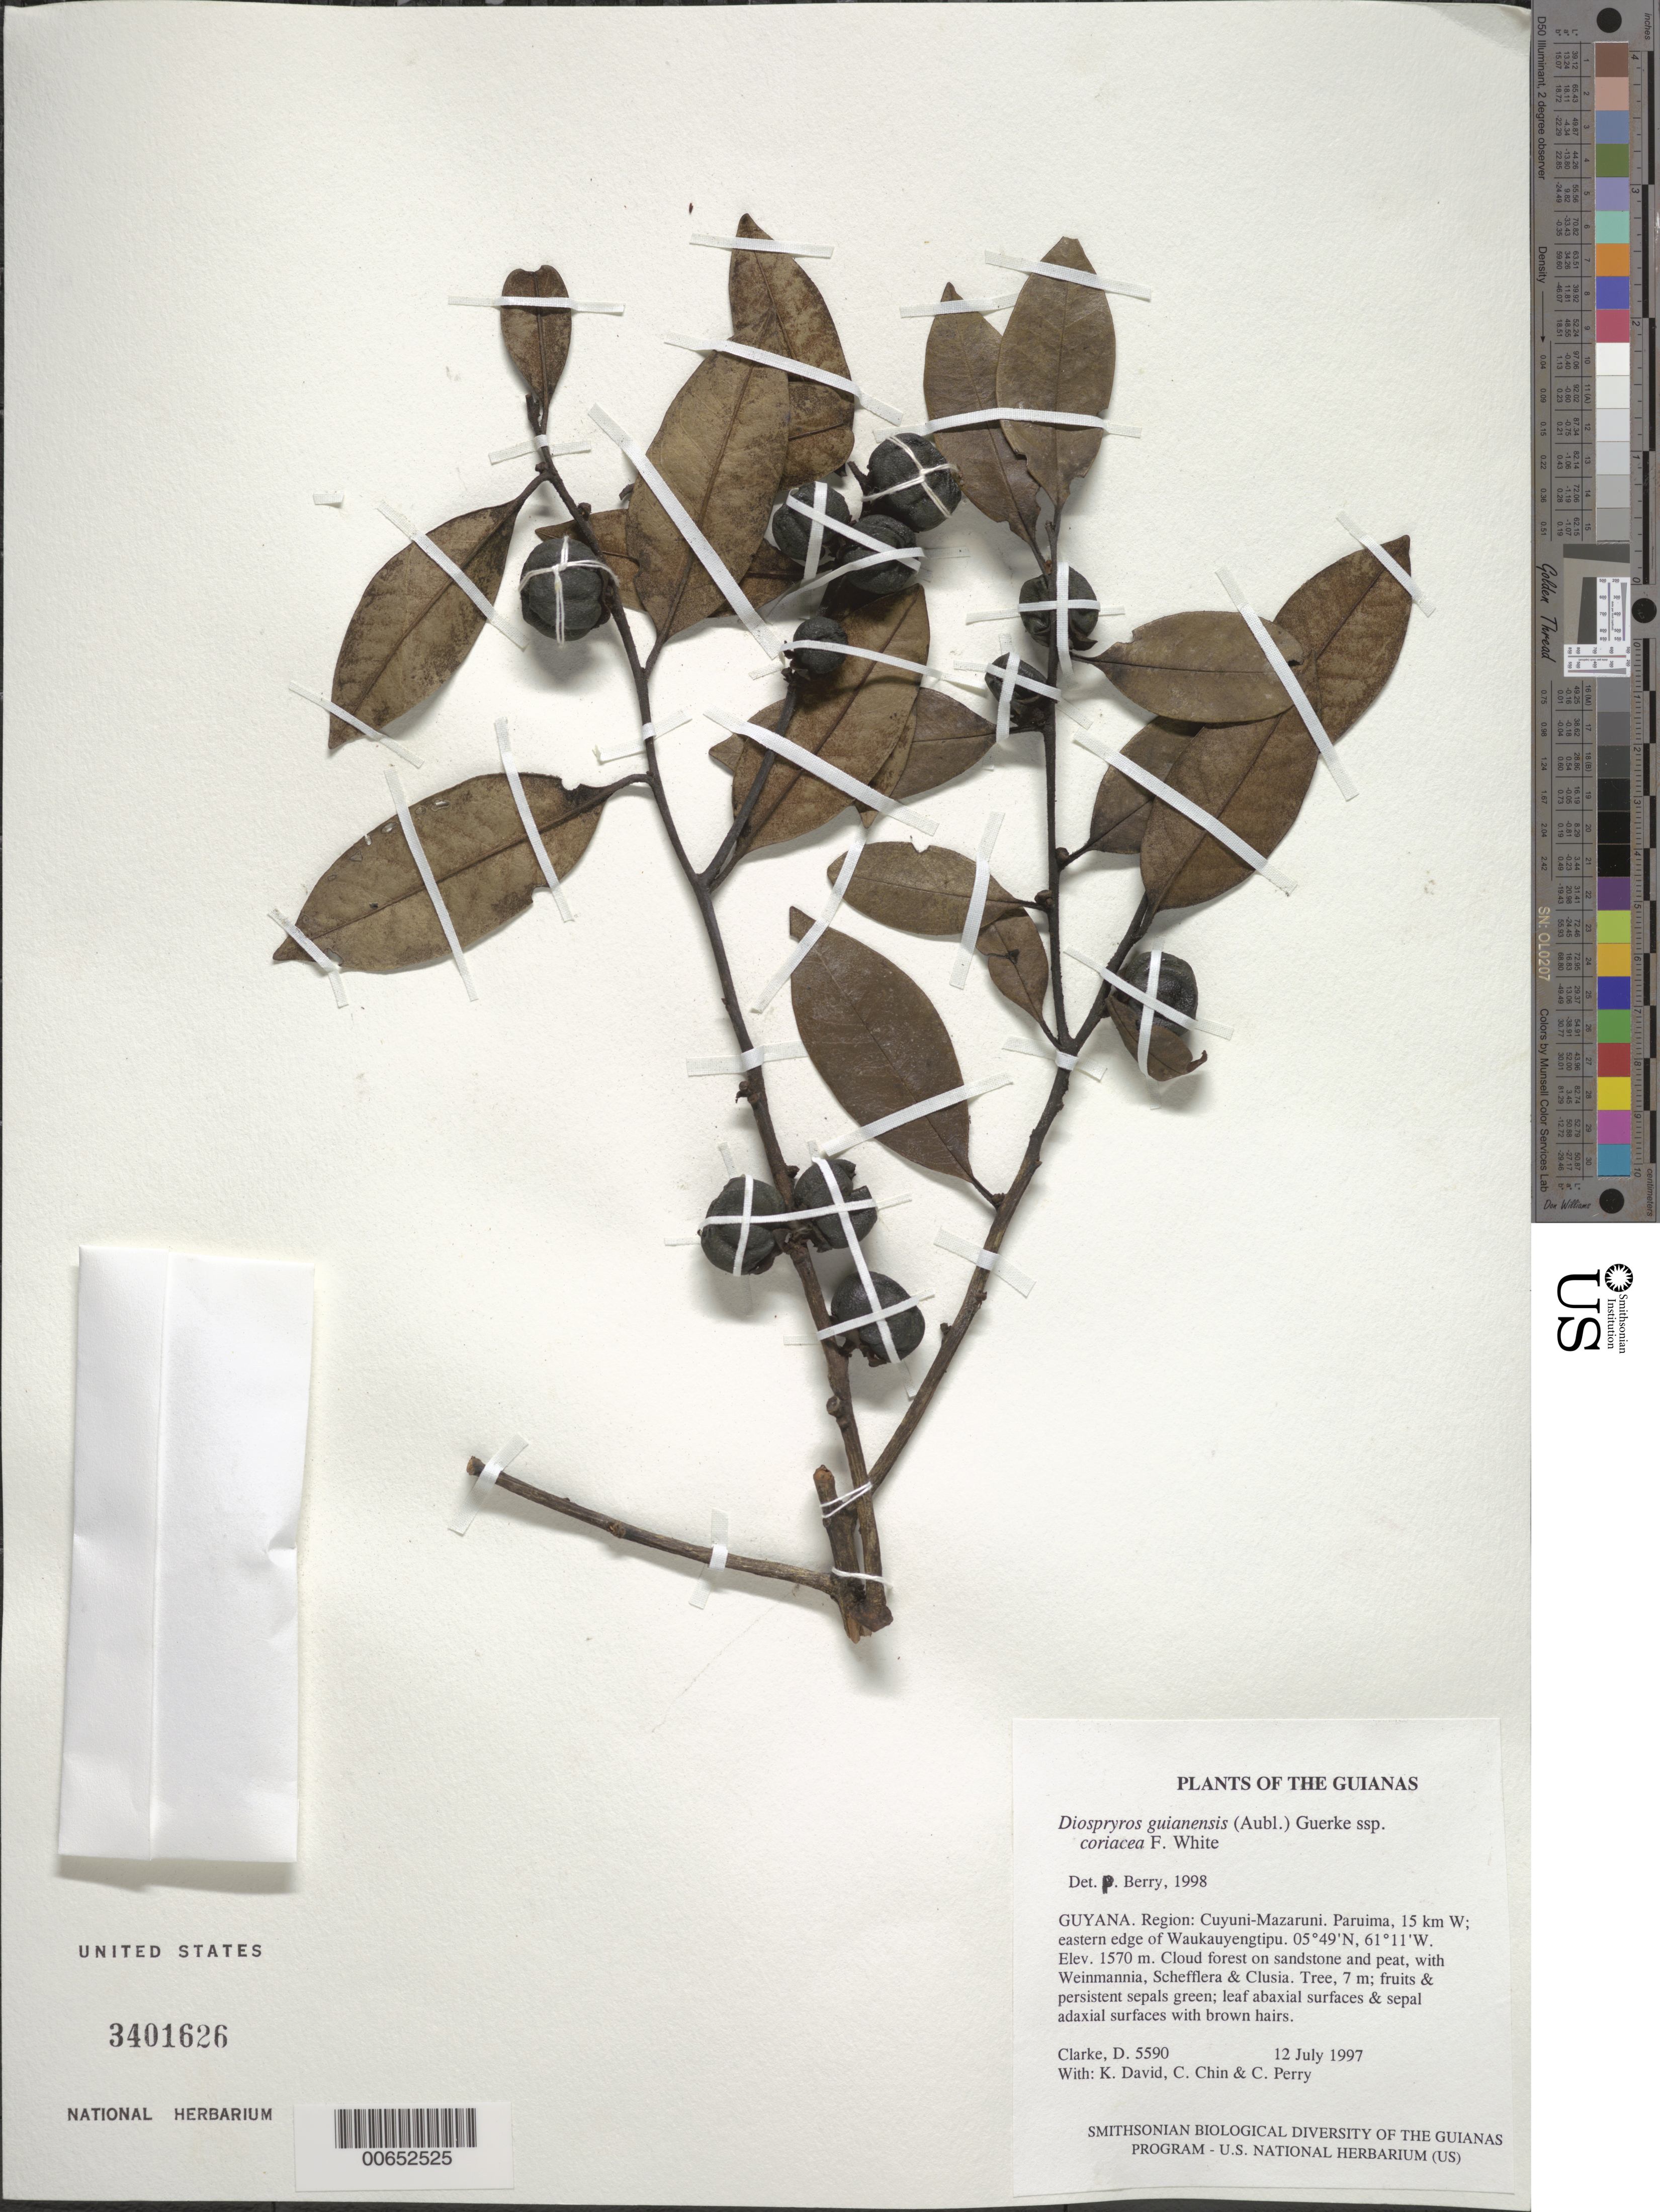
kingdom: Plantae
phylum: Tracheophyta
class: Magnoliopsida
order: Ericales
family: Ebenaceae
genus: Diospyros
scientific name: Diospyros guianensis subsp. coriacea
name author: F. White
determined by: Berry, P. E., (WIS), University of Wisconsin - Madison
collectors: H. D. Clarke, K. David, C. Chin & C. Perry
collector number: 5590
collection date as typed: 12 July 1997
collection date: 1997-07-12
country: Guyana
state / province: Cuyuni-Mazaruni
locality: Paruima, 15 km W; eastern edge of Waukauyengtipu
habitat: Cloud forest on sandstone and peat, with Weinmannia, Schefflera & Clusia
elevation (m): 1570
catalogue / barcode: US 3401626